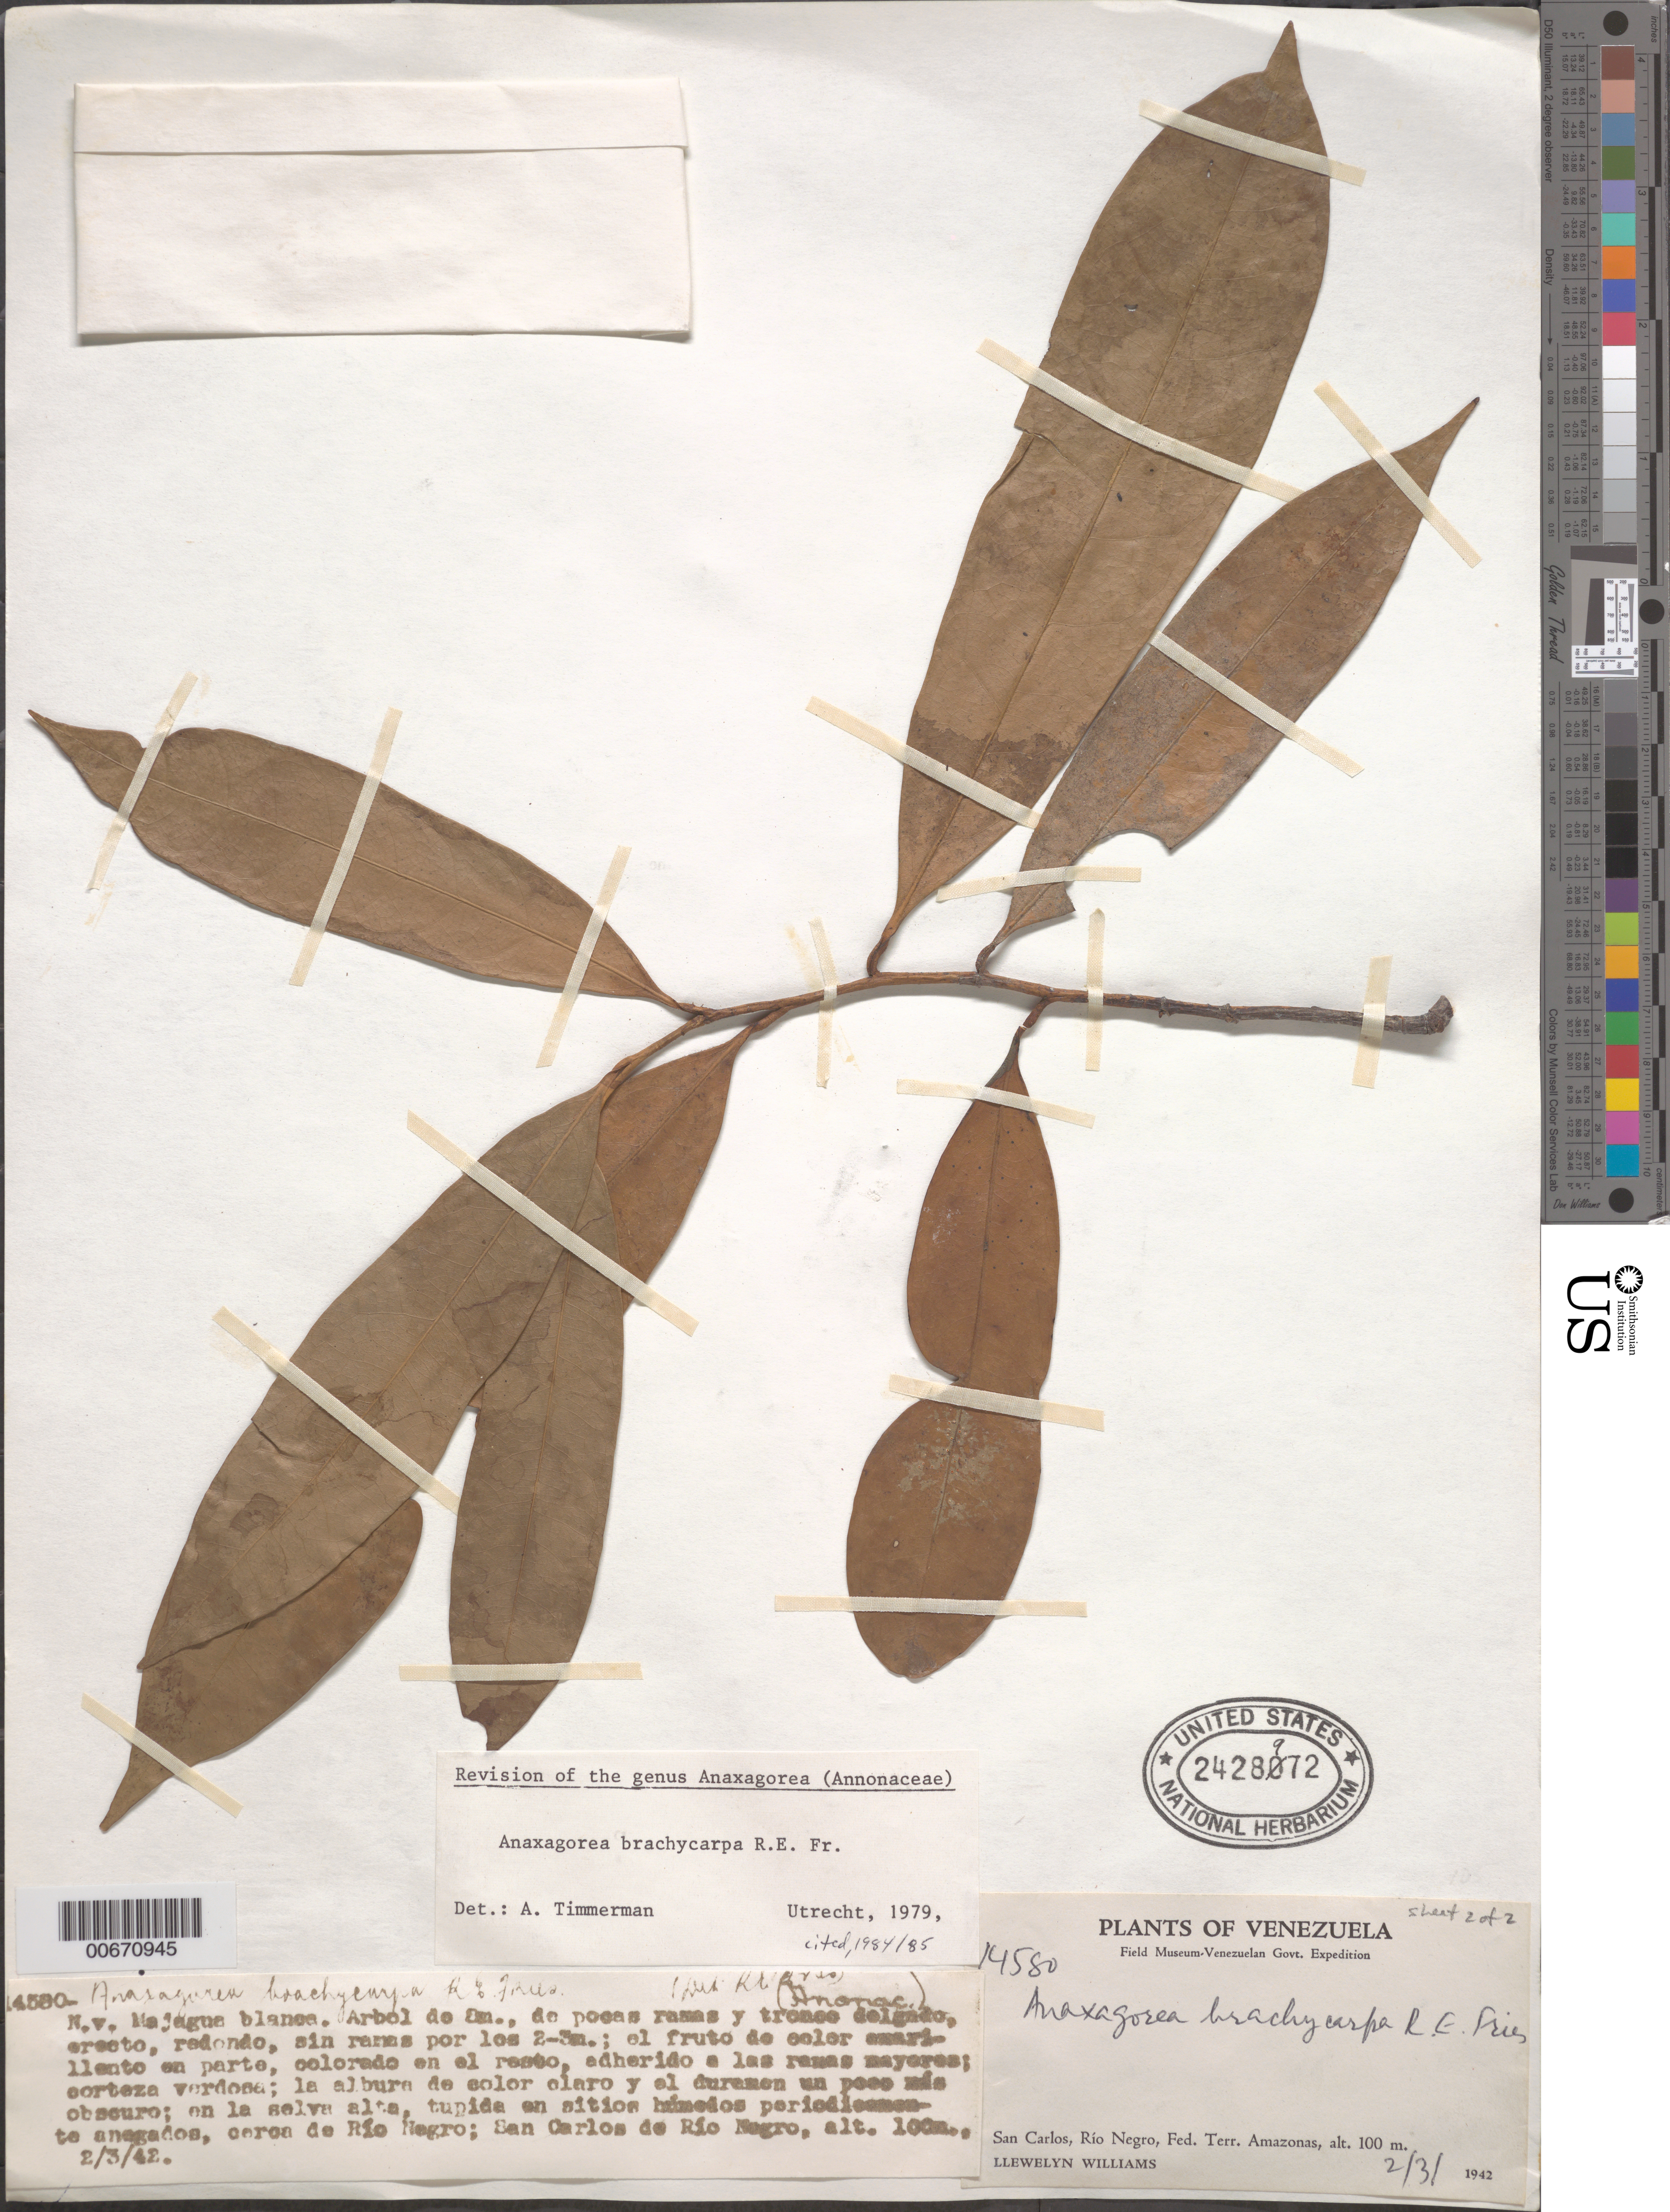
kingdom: Plantae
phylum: Tracheophyta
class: Magnoliopsida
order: Magnoliales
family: Annonaceae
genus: Anaxagorea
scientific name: Anaxagorea brachycarpa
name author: R.E. Fr.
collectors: Ll. Williams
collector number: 14580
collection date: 1942-03-02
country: Venezuela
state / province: Amazonas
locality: San Carlos, Río Negro, Fed. Terr. Amazonas. Cerca de Río Negro.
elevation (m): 100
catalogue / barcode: US 2428972